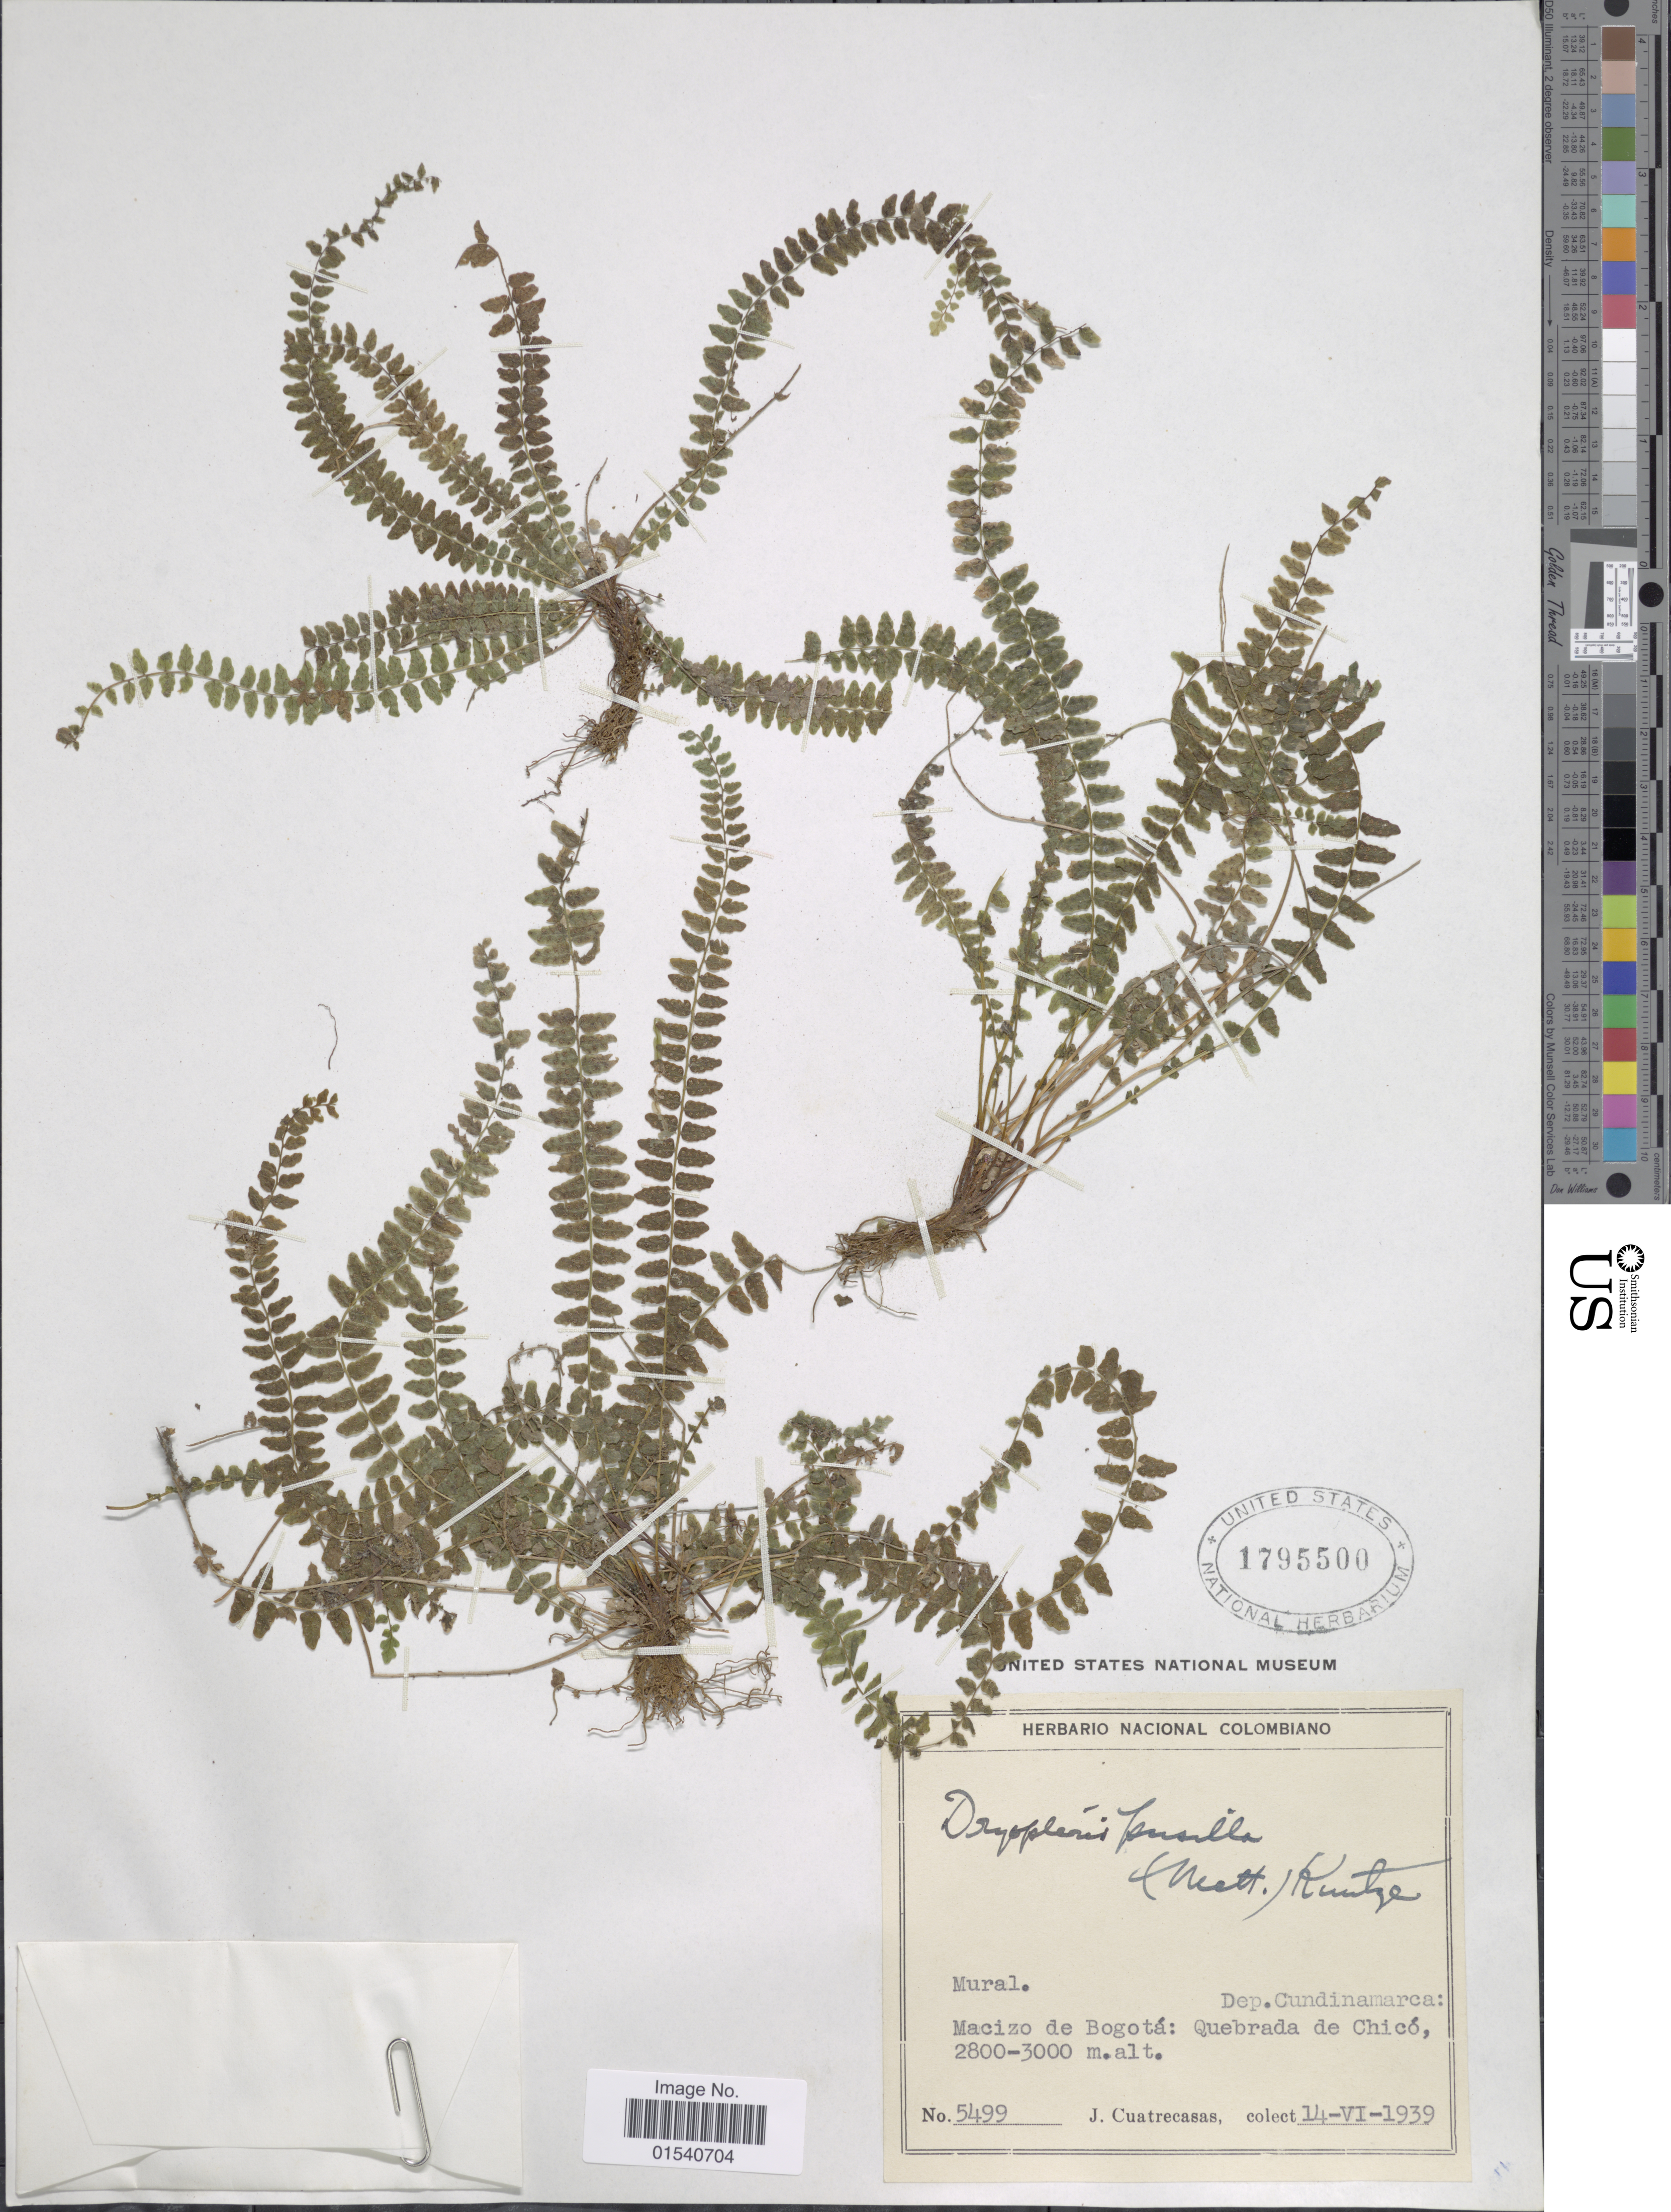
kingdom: Plantae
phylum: Tracheophyta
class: Polypodiopsida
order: Polypodiales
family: Thelypteridaceae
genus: Amauropelta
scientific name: Amauropelta pusilla (Mett.) comb. nov., ined 2015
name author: (Mett.)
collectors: J. Cuatrecasas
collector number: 5499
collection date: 1939-06-14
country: Colombia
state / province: Cundinamarca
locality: Dep. Cundinamarca: Macizo de Bogotá: Quebrada de Chicó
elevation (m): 2800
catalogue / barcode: US 1795500